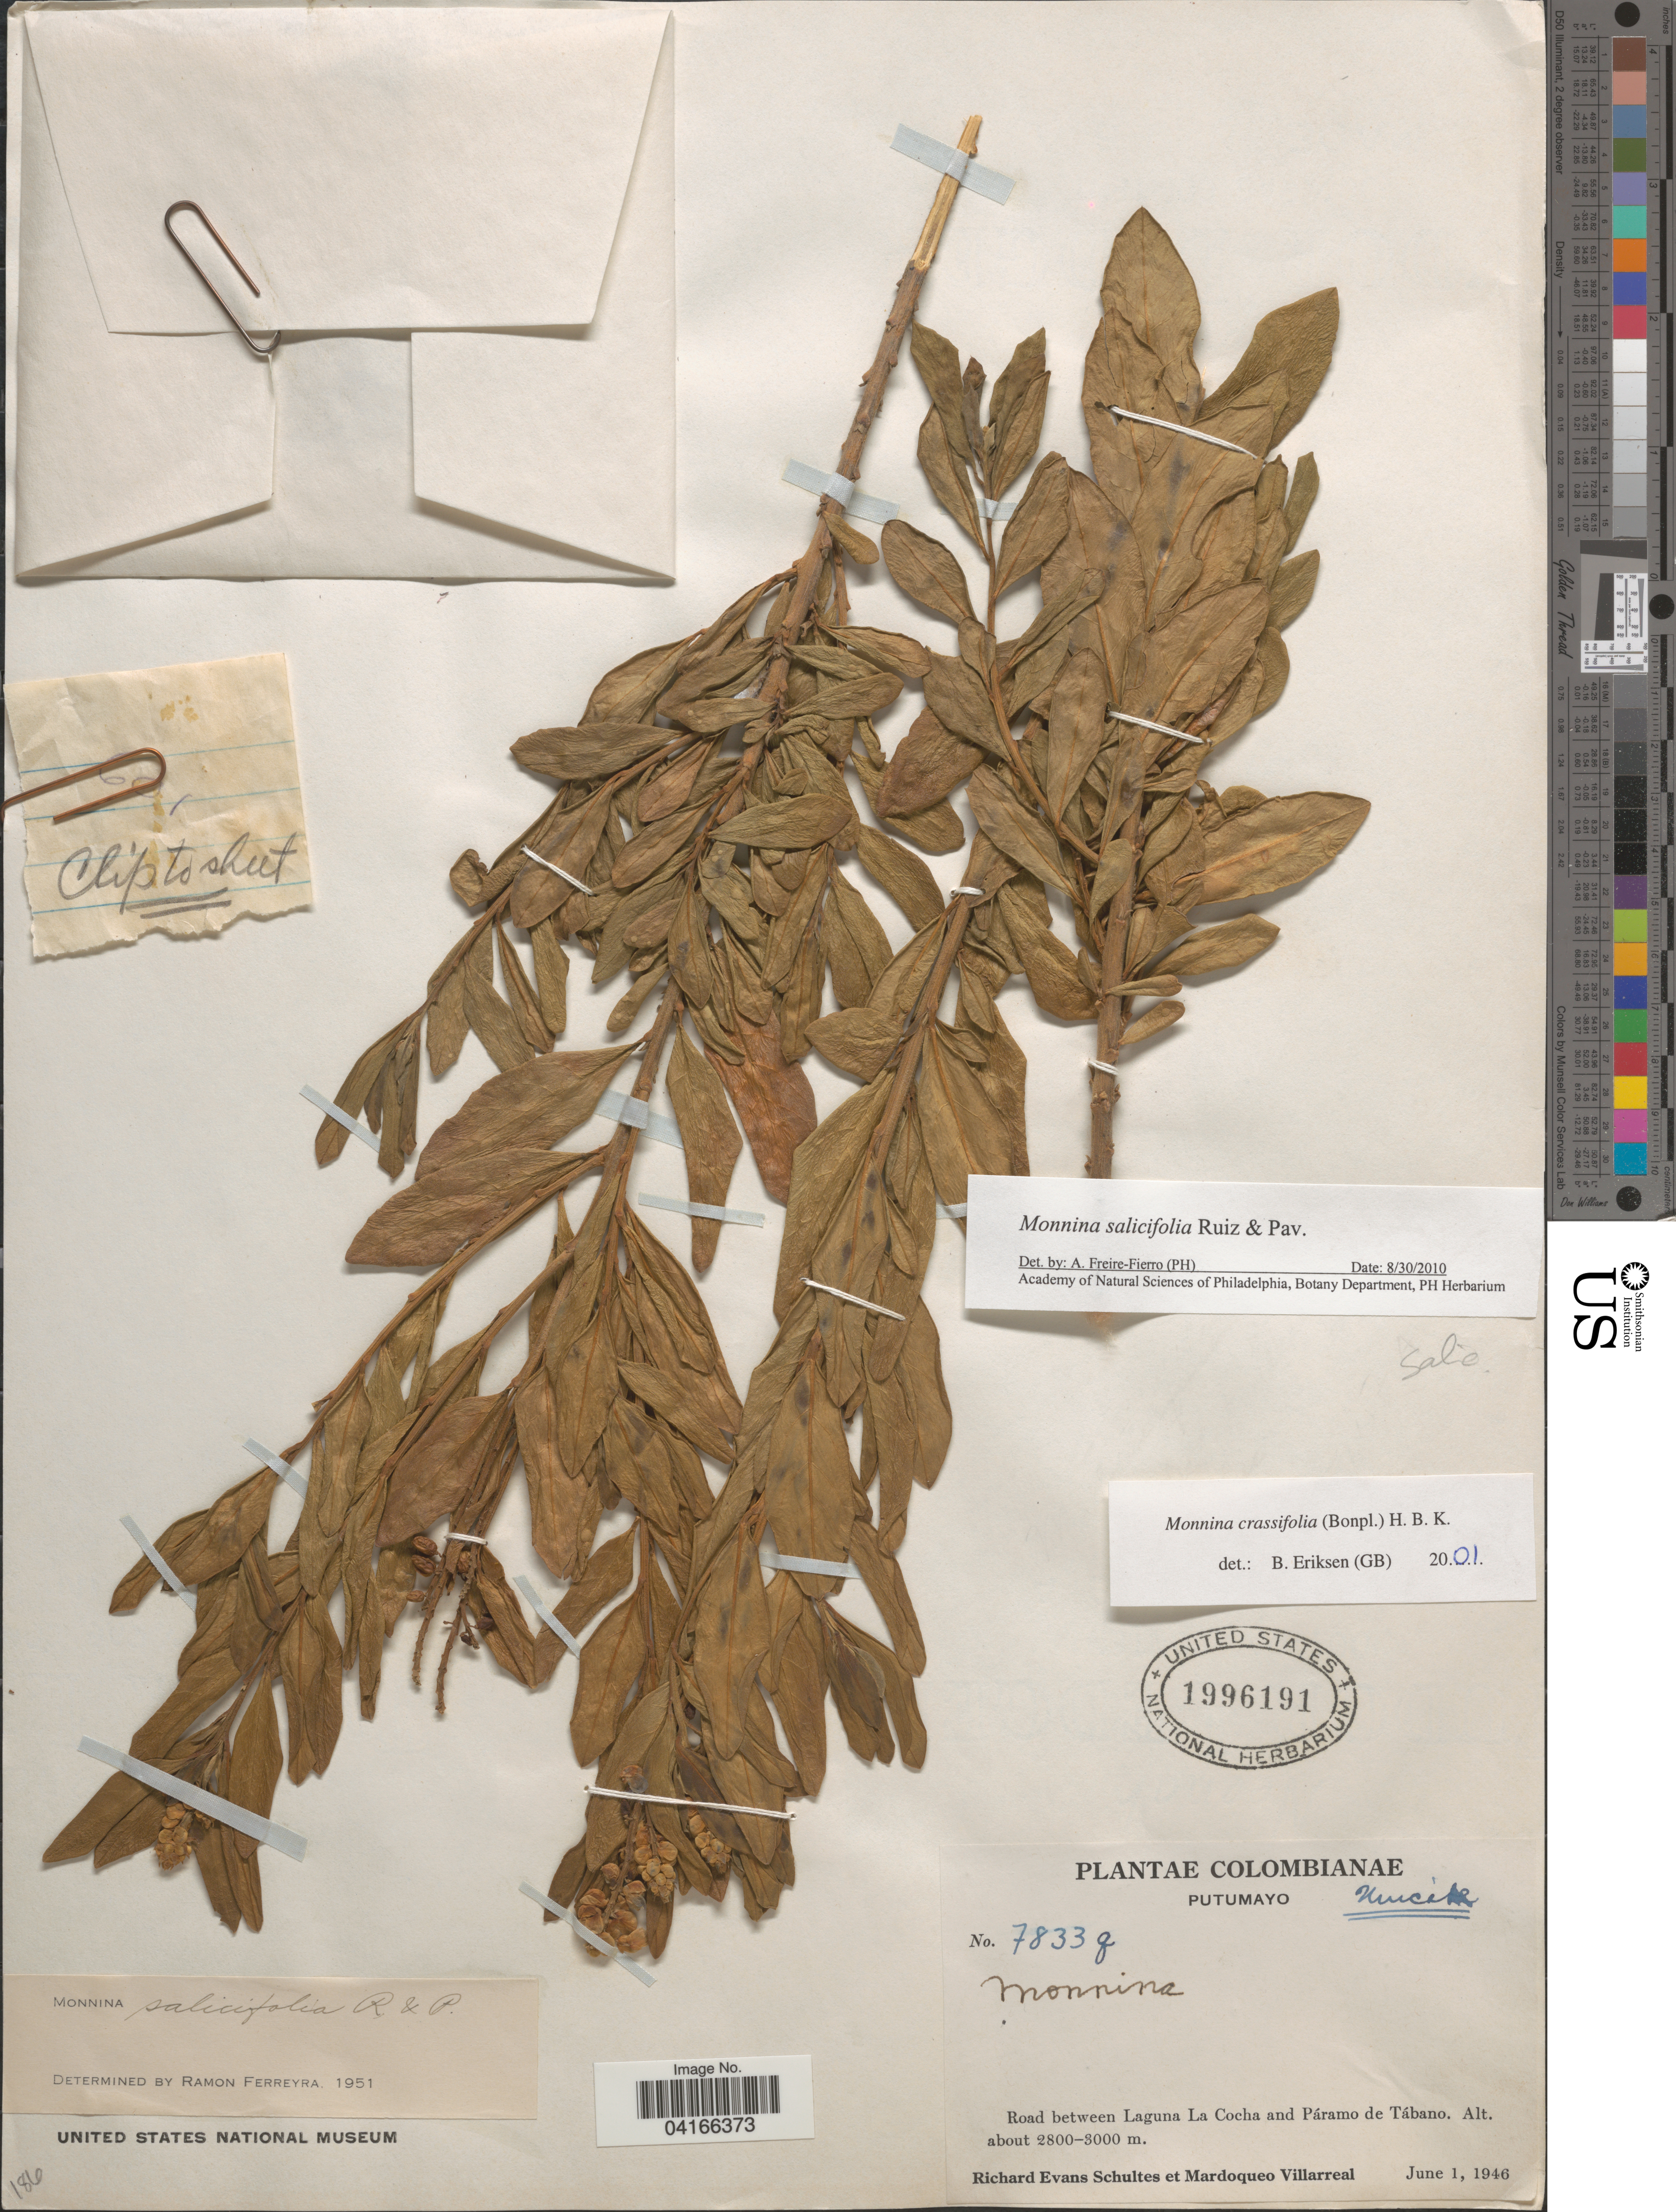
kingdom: Plantae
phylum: Tracheophyta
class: Magnoliopsida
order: Fabales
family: Polygalaceae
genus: Monnina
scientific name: Monnina salicifolia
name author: Ruiz & Pav.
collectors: R. E. Schultes & M. Villarreal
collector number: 7833q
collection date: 1946-06-01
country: Colombia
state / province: Putumayo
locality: Colombianae. Road between Laguna La Cocha and Páramo de Tábano.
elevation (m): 2800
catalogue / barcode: US 1996191